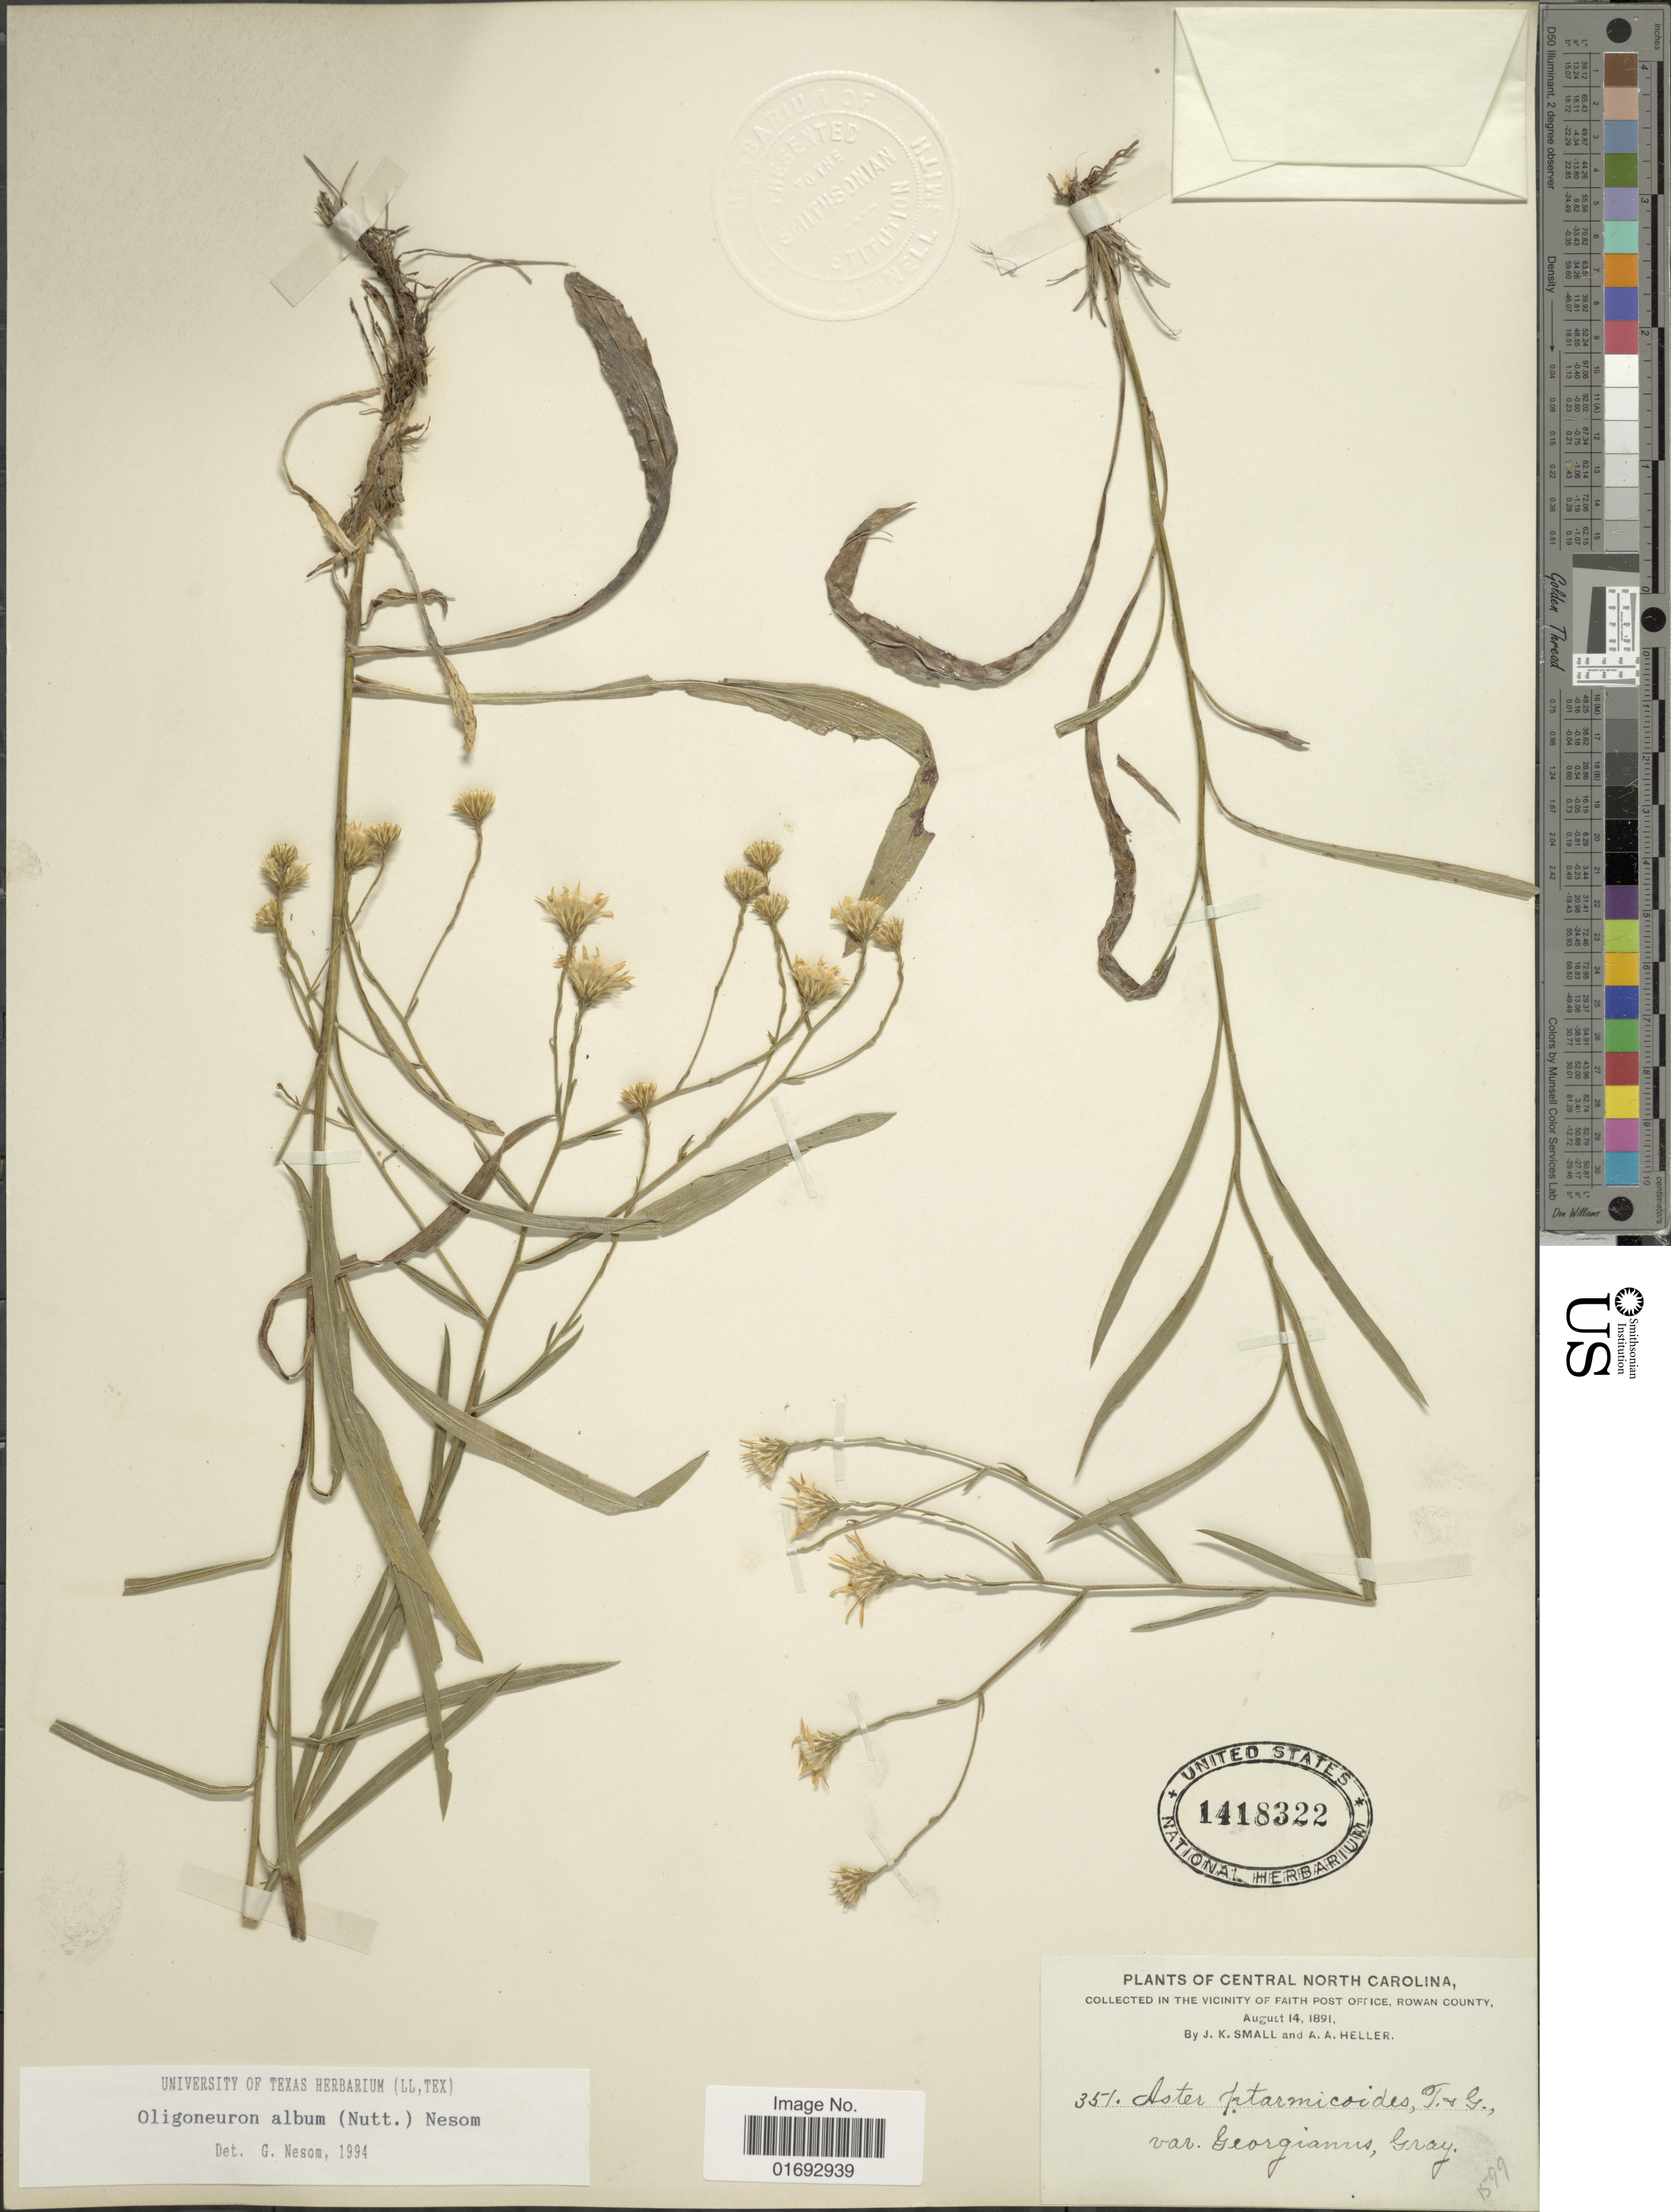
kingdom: Plantae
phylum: Tracheophyta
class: Magnoliopsida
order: Asterales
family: Asteraceae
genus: Oligoneuron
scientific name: Oligoneuron album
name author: (Nutt.) G.L. Nesom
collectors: J. K. Small & A. A. Heller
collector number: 351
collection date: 1891-08-04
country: United States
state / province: North Carolina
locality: Central North Carolina, Vicinity of Faith Post Office, Rowan County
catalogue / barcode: US 1418322